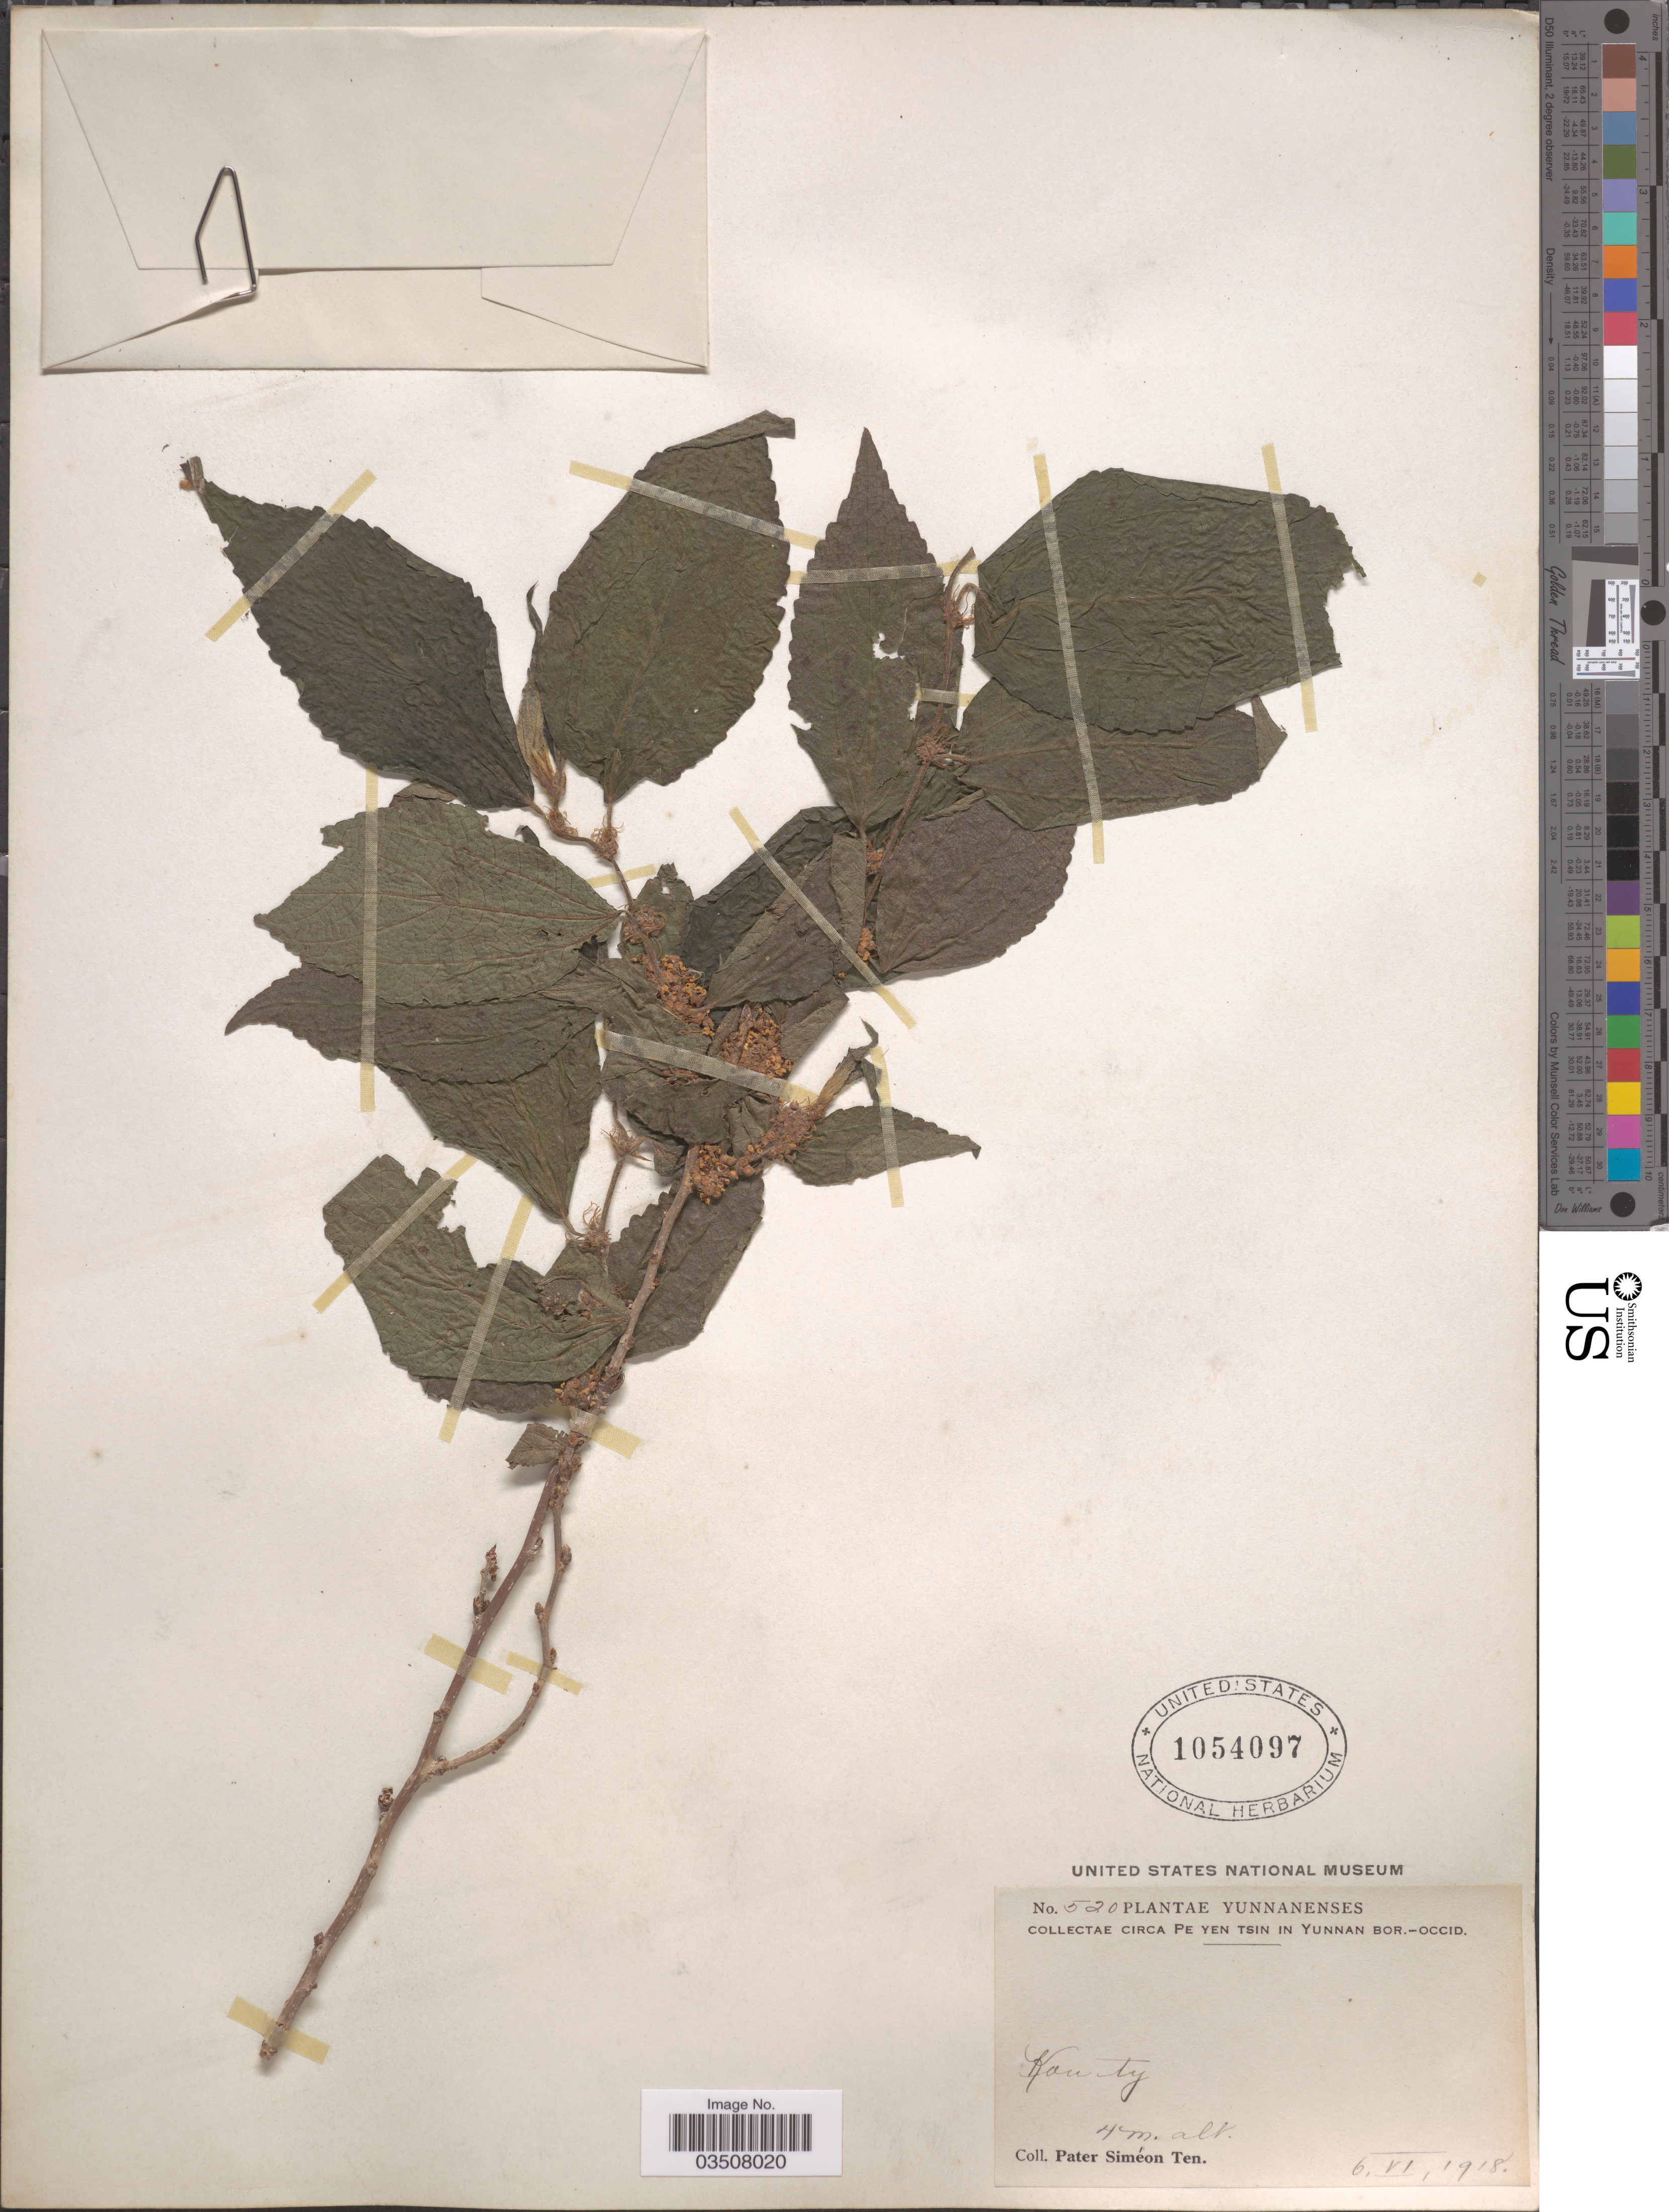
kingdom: Plantae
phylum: Tracheophyta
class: Magnoliopsida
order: Rosales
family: Urticaceae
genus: Boehmeria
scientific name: Boehmeria sp.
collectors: P. S. Ten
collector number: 520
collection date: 1918-06-06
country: China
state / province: Yunnan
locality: Circa Pe Yen Tsin in Yunnan Bor.-occid. Kauty [interpreted].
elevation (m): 4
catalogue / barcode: US 1054097